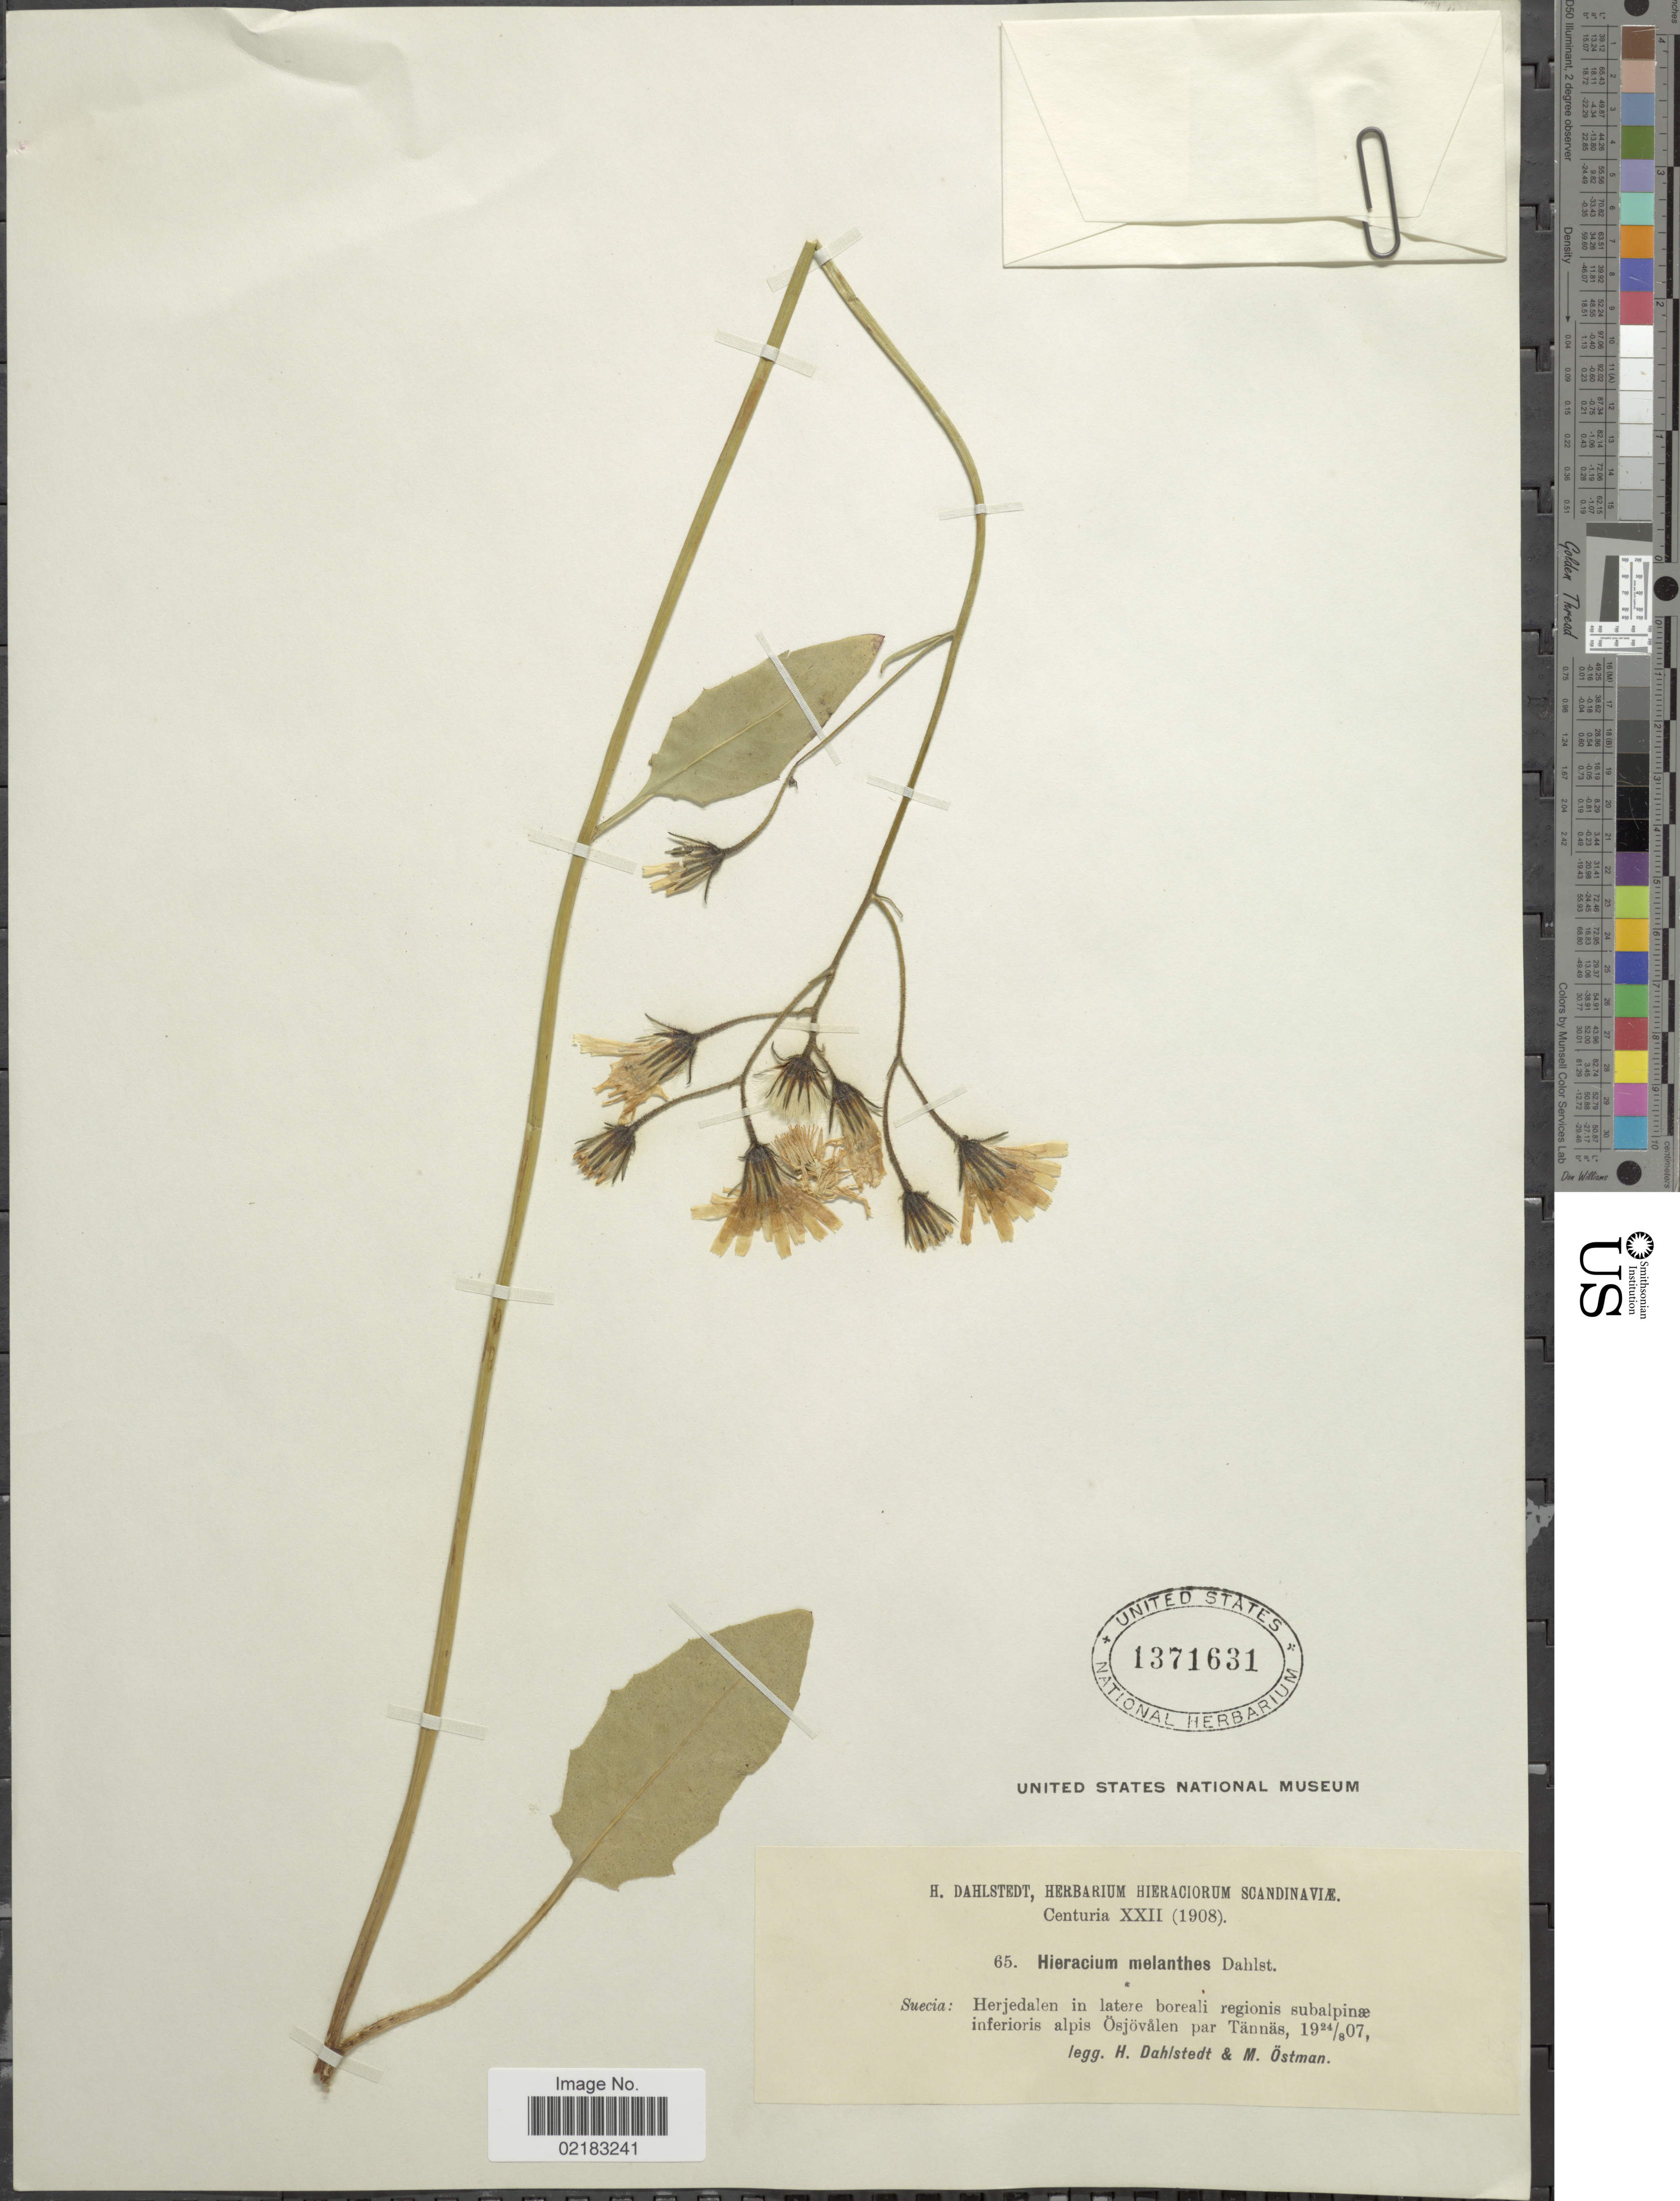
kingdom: Plantae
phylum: Tracheophyta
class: Magnoliopsida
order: Asterales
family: Asteraceae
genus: Hieracium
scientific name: Hieracium melanthes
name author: (Dahlst. ex Zahn) Dahlst. ex Johanss.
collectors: H. G. Dahlstedt & M. Ostman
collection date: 1907-08-24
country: Sweden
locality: Suecia: Herjedalen in latere boreali regionis subalpinae inferioris alpis Osjovalen par Tannas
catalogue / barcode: US 1371631